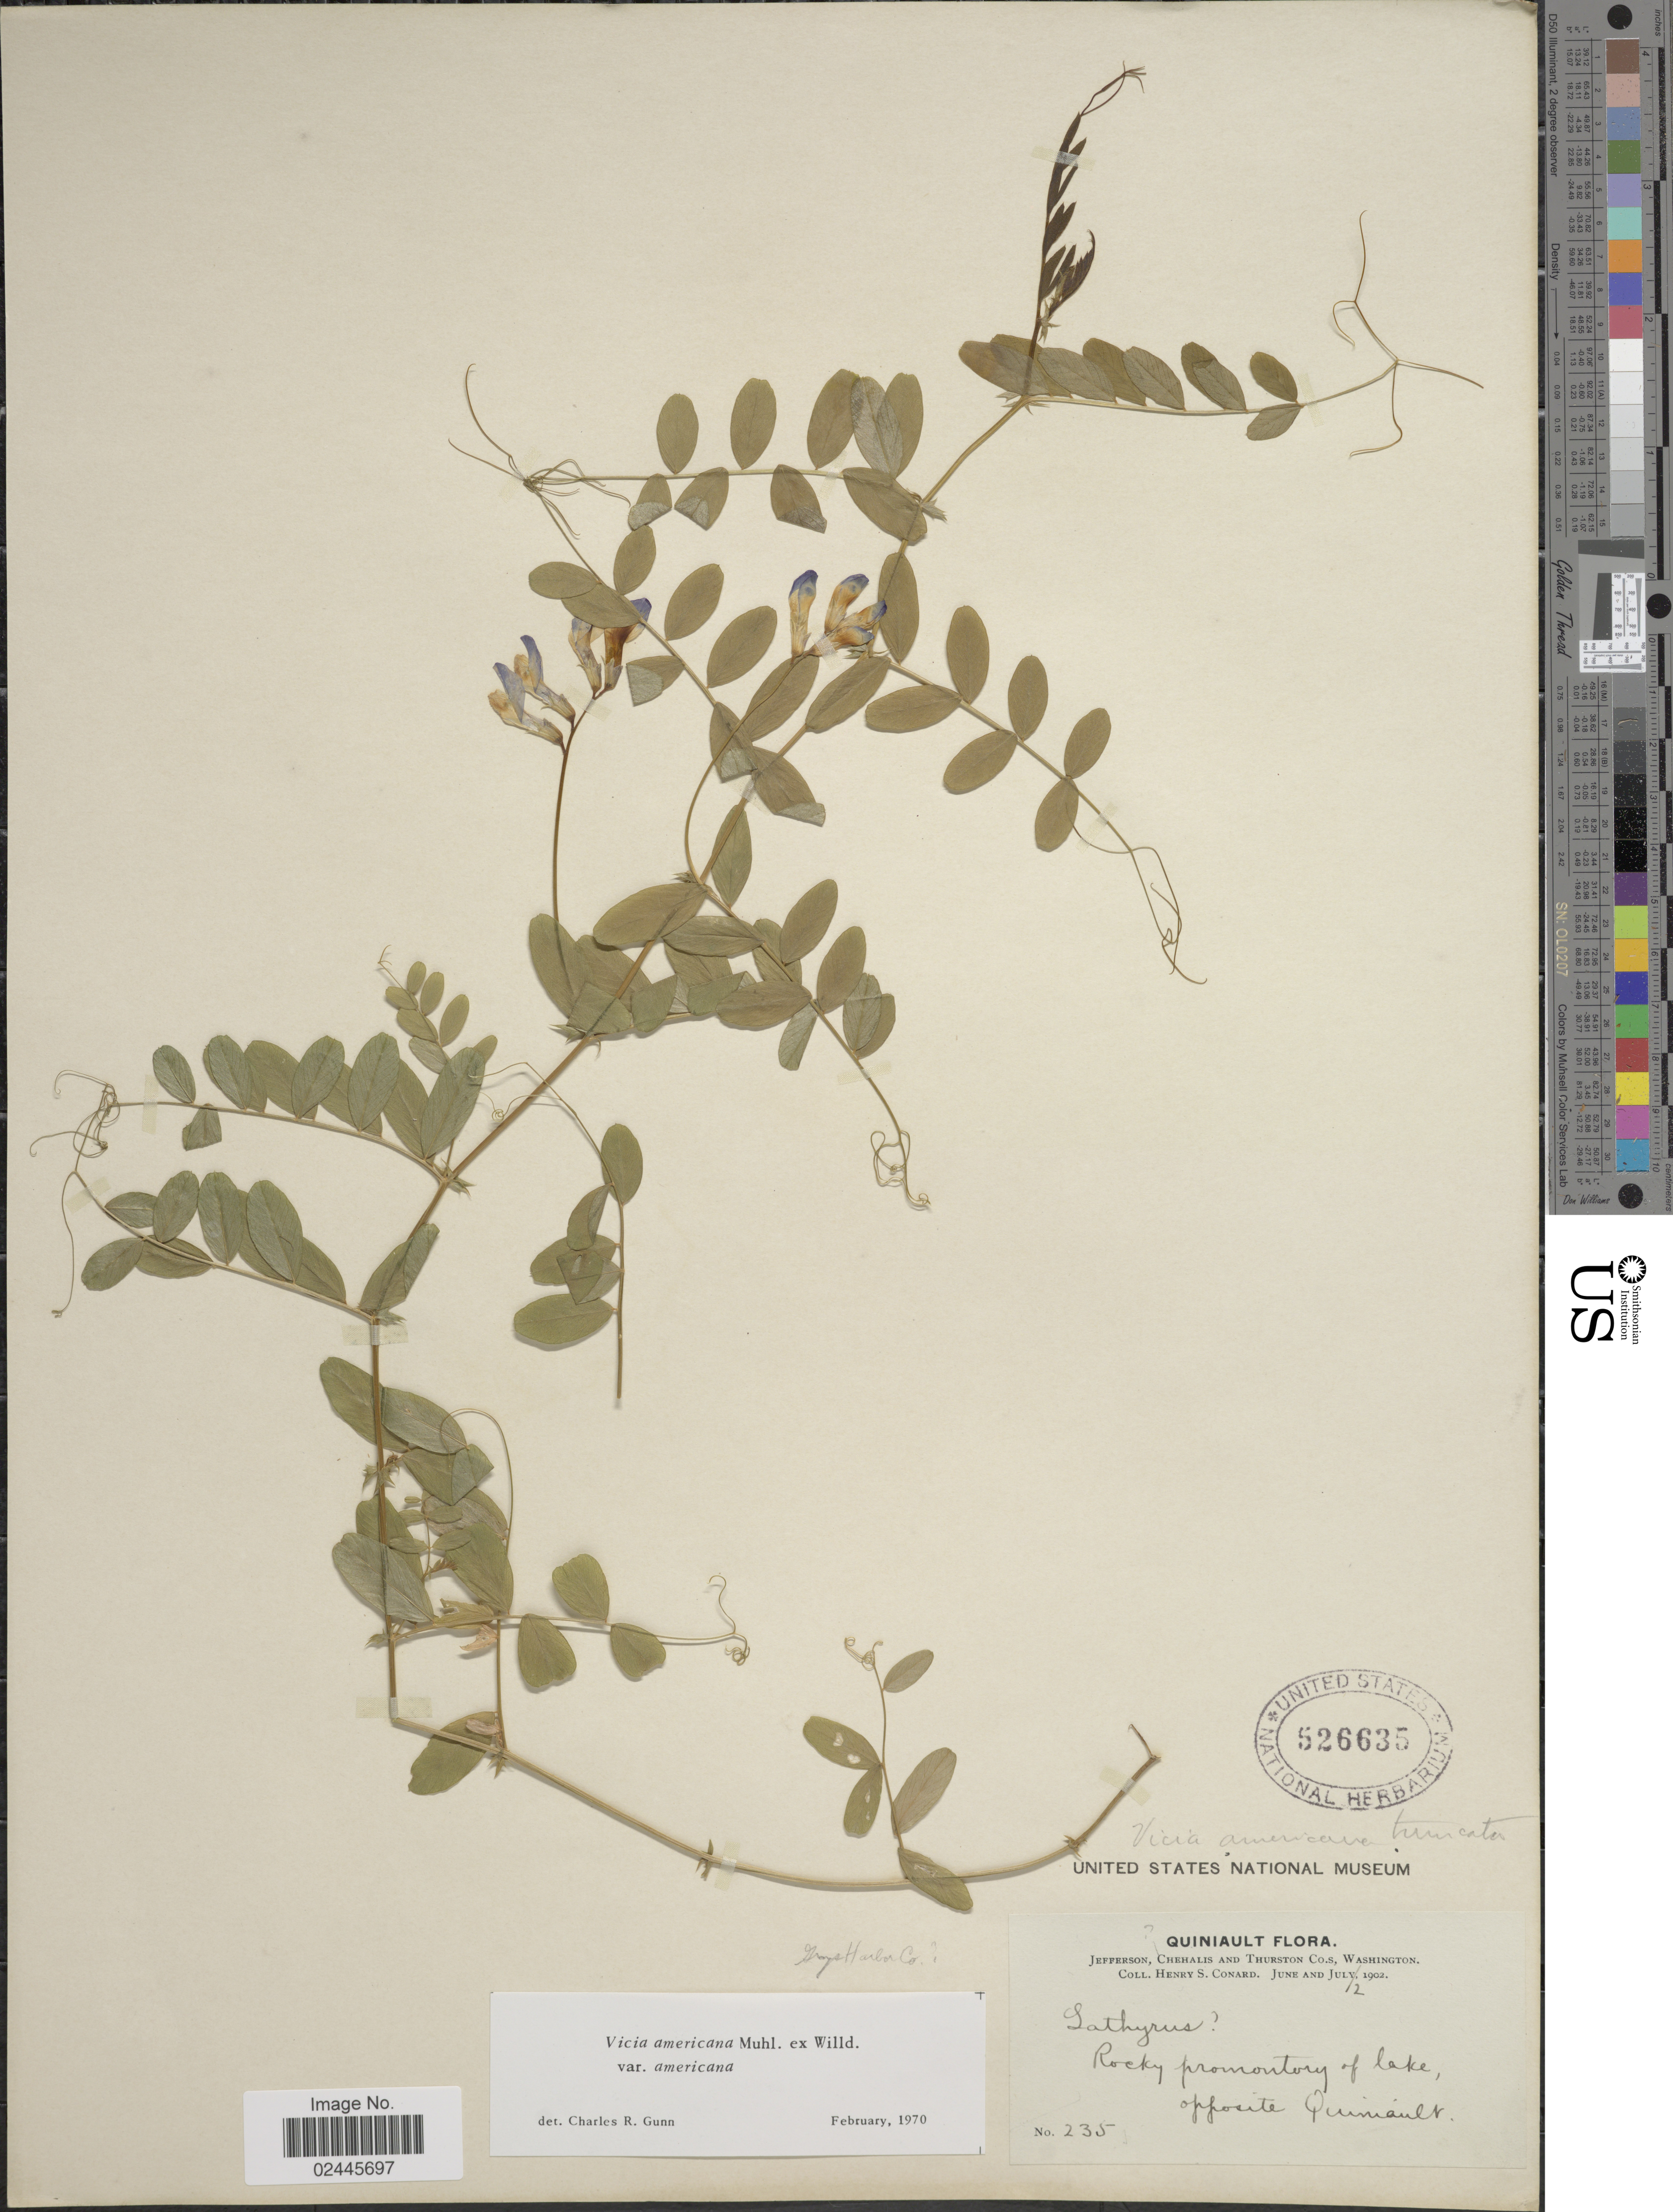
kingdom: Plantae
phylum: Tracheophyta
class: Magnoliopsida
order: Fabales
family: Fabaceae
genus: Vicia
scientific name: Vicia americana var. americana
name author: Muhl. ex Willd.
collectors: H. S. Conard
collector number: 235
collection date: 1902-07-02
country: United States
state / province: Washington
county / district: Thurston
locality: Quiniault, Jefferson, Chehalis and Thurston Co.s., Rocky promontory of lake, opposite Quiniault.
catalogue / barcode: US 526635